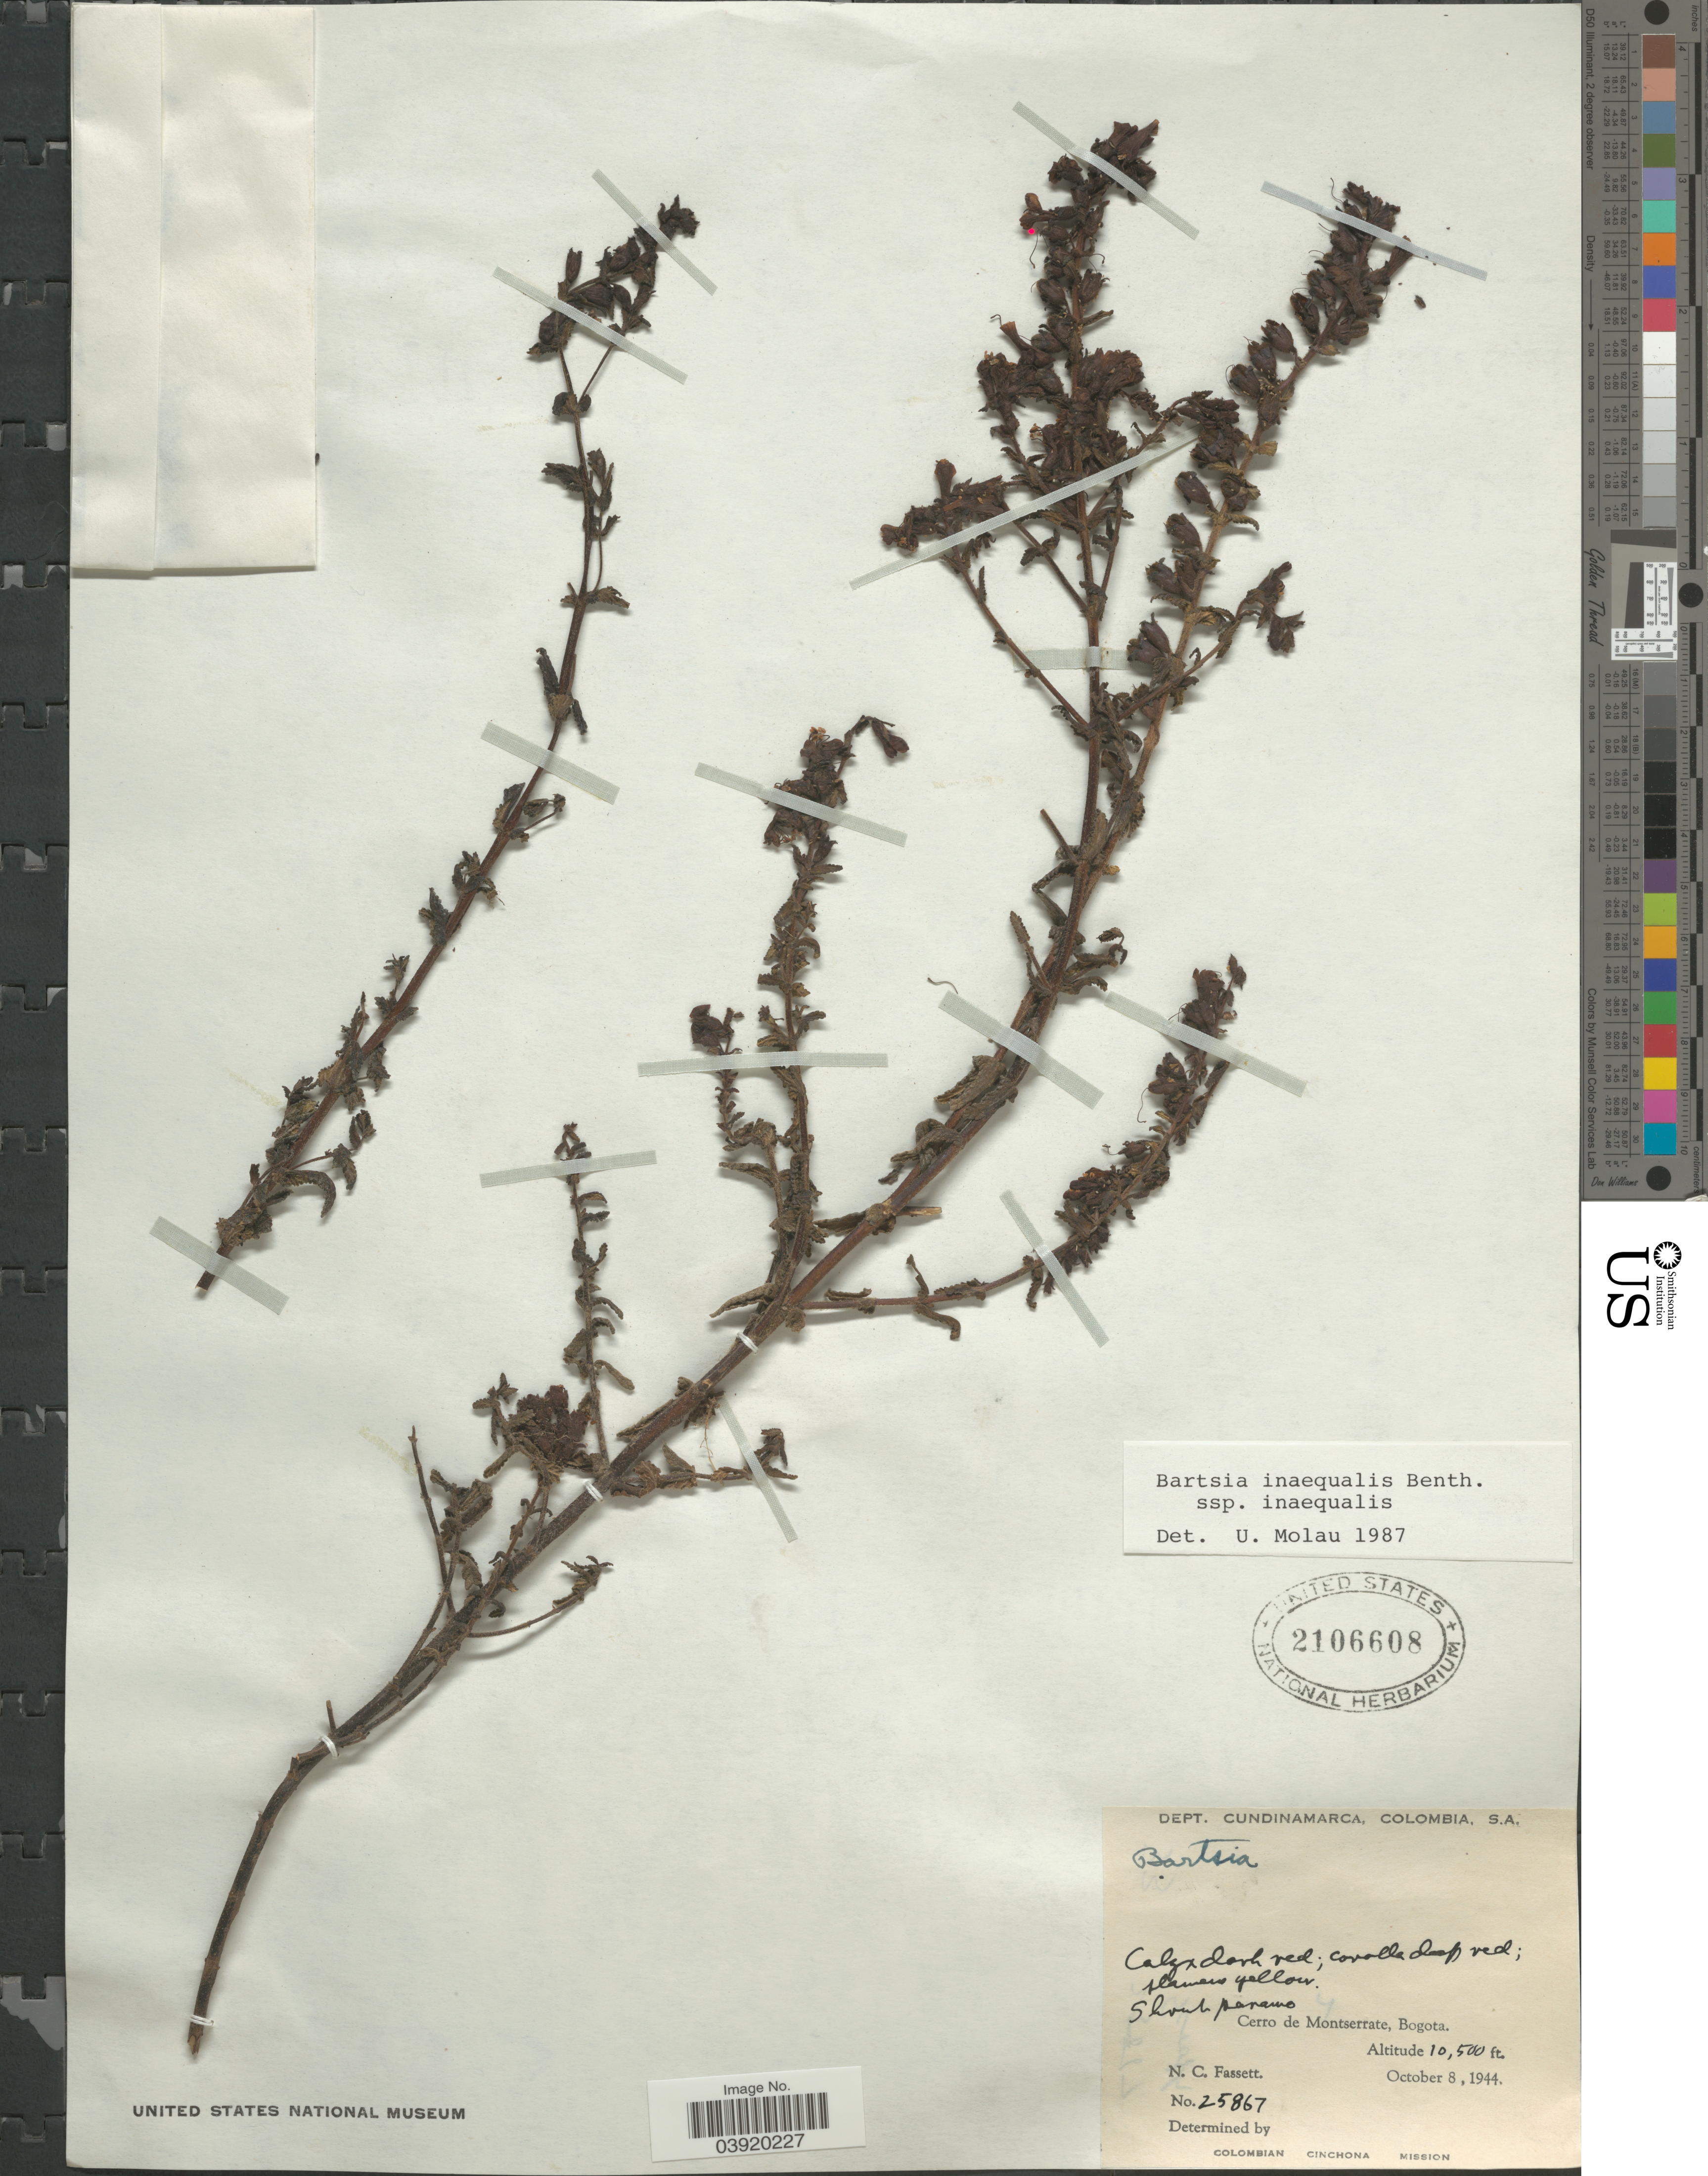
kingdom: Plantae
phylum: Tracheophyta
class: Magnoliopsida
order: Lamiales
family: Orobanchaceae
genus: Bartsia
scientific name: Bartsia inaequalis subsp. inaequalis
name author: Benth.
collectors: N. C. Fassett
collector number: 25867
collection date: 1944-10-08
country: Colombia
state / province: Cundinamarca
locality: Dept. Cundinamarca. Cerro de Montserrate, Bogota.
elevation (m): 3200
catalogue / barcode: US 2106608